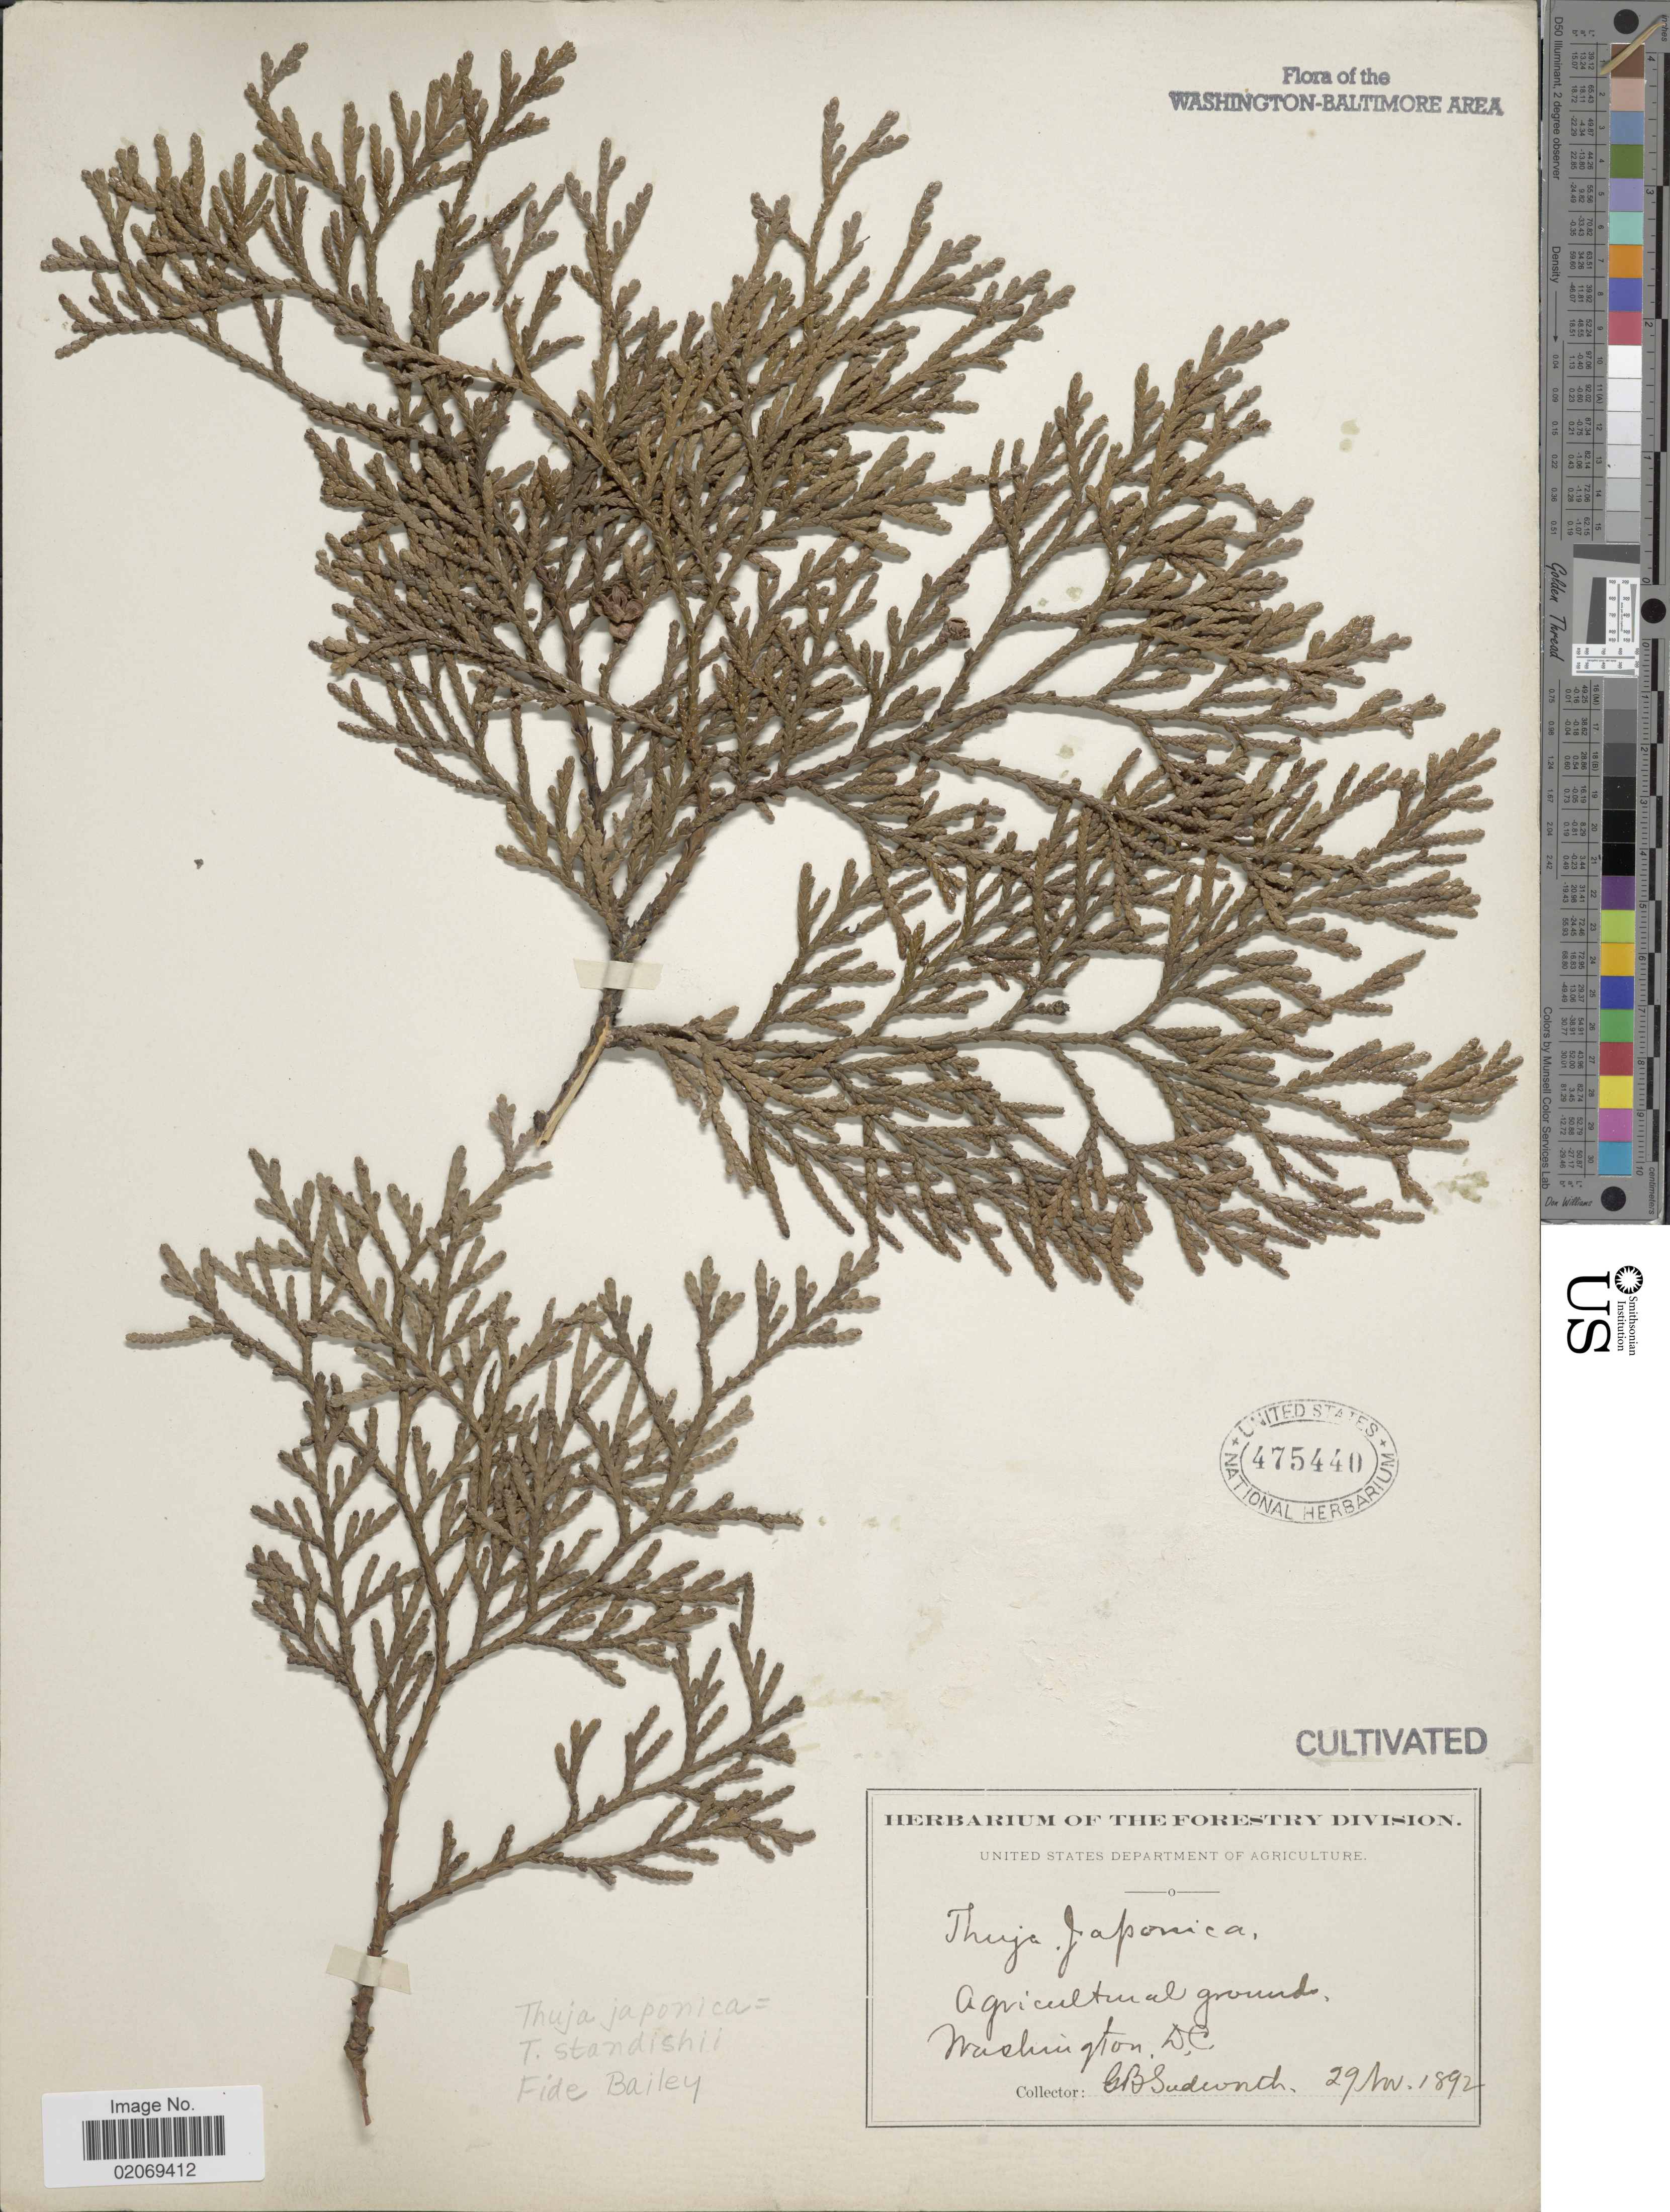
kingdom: Plantae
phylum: Tracheophyta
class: Pinopsida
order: Pinales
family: Cupressaceae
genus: Thuja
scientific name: Thuja standishii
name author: (Gordon) Carrière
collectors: G. B. Sudworth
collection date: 1892-11-29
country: United States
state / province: District of Columbia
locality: Agricultural grounds, Washington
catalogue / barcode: US 475440